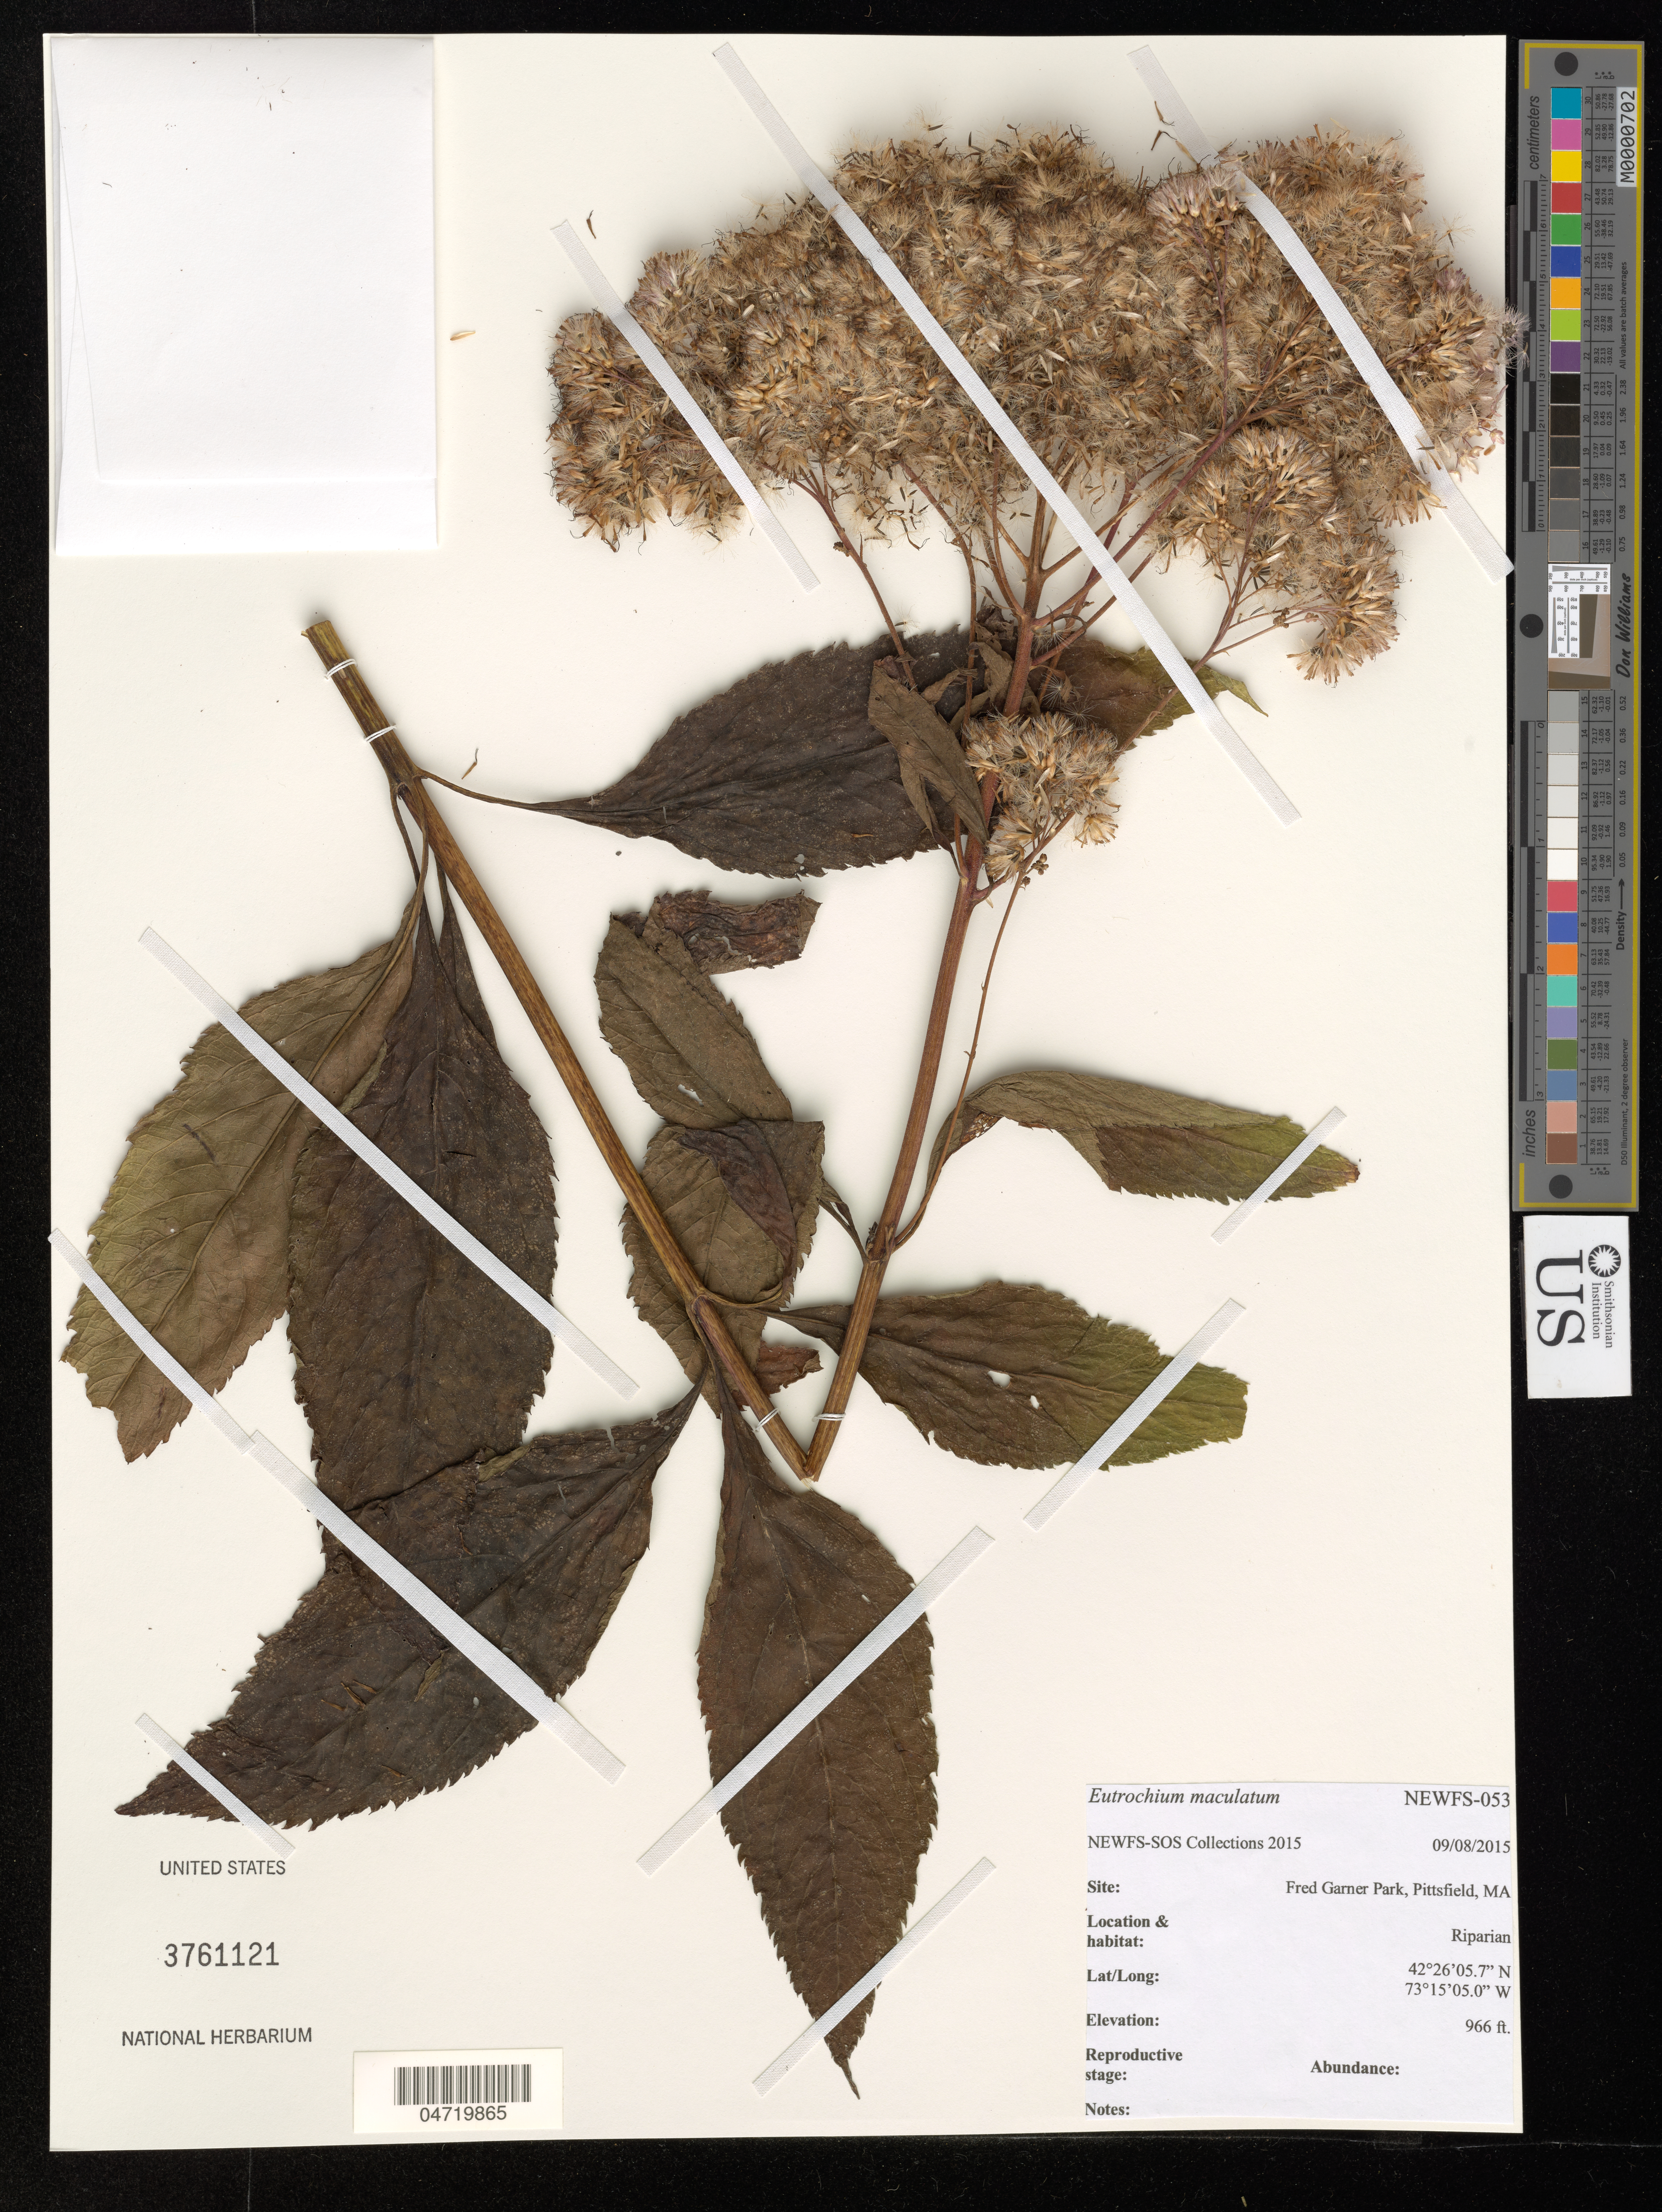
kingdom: Plantae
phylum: Tracheophyta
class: Magnoliopsida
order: Asterales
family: Asteraceae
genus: Eutrochium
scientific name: Eutrochium maculatum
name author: (L.) E.E. Lamont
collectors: NEWFS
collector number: NEWFS-053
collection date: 2015-09-08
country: United States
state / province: Massachusetts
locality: Site: Fred Garner Park, Pittsfield, MA. Riparian.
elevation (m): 294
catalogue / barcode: US 3761121